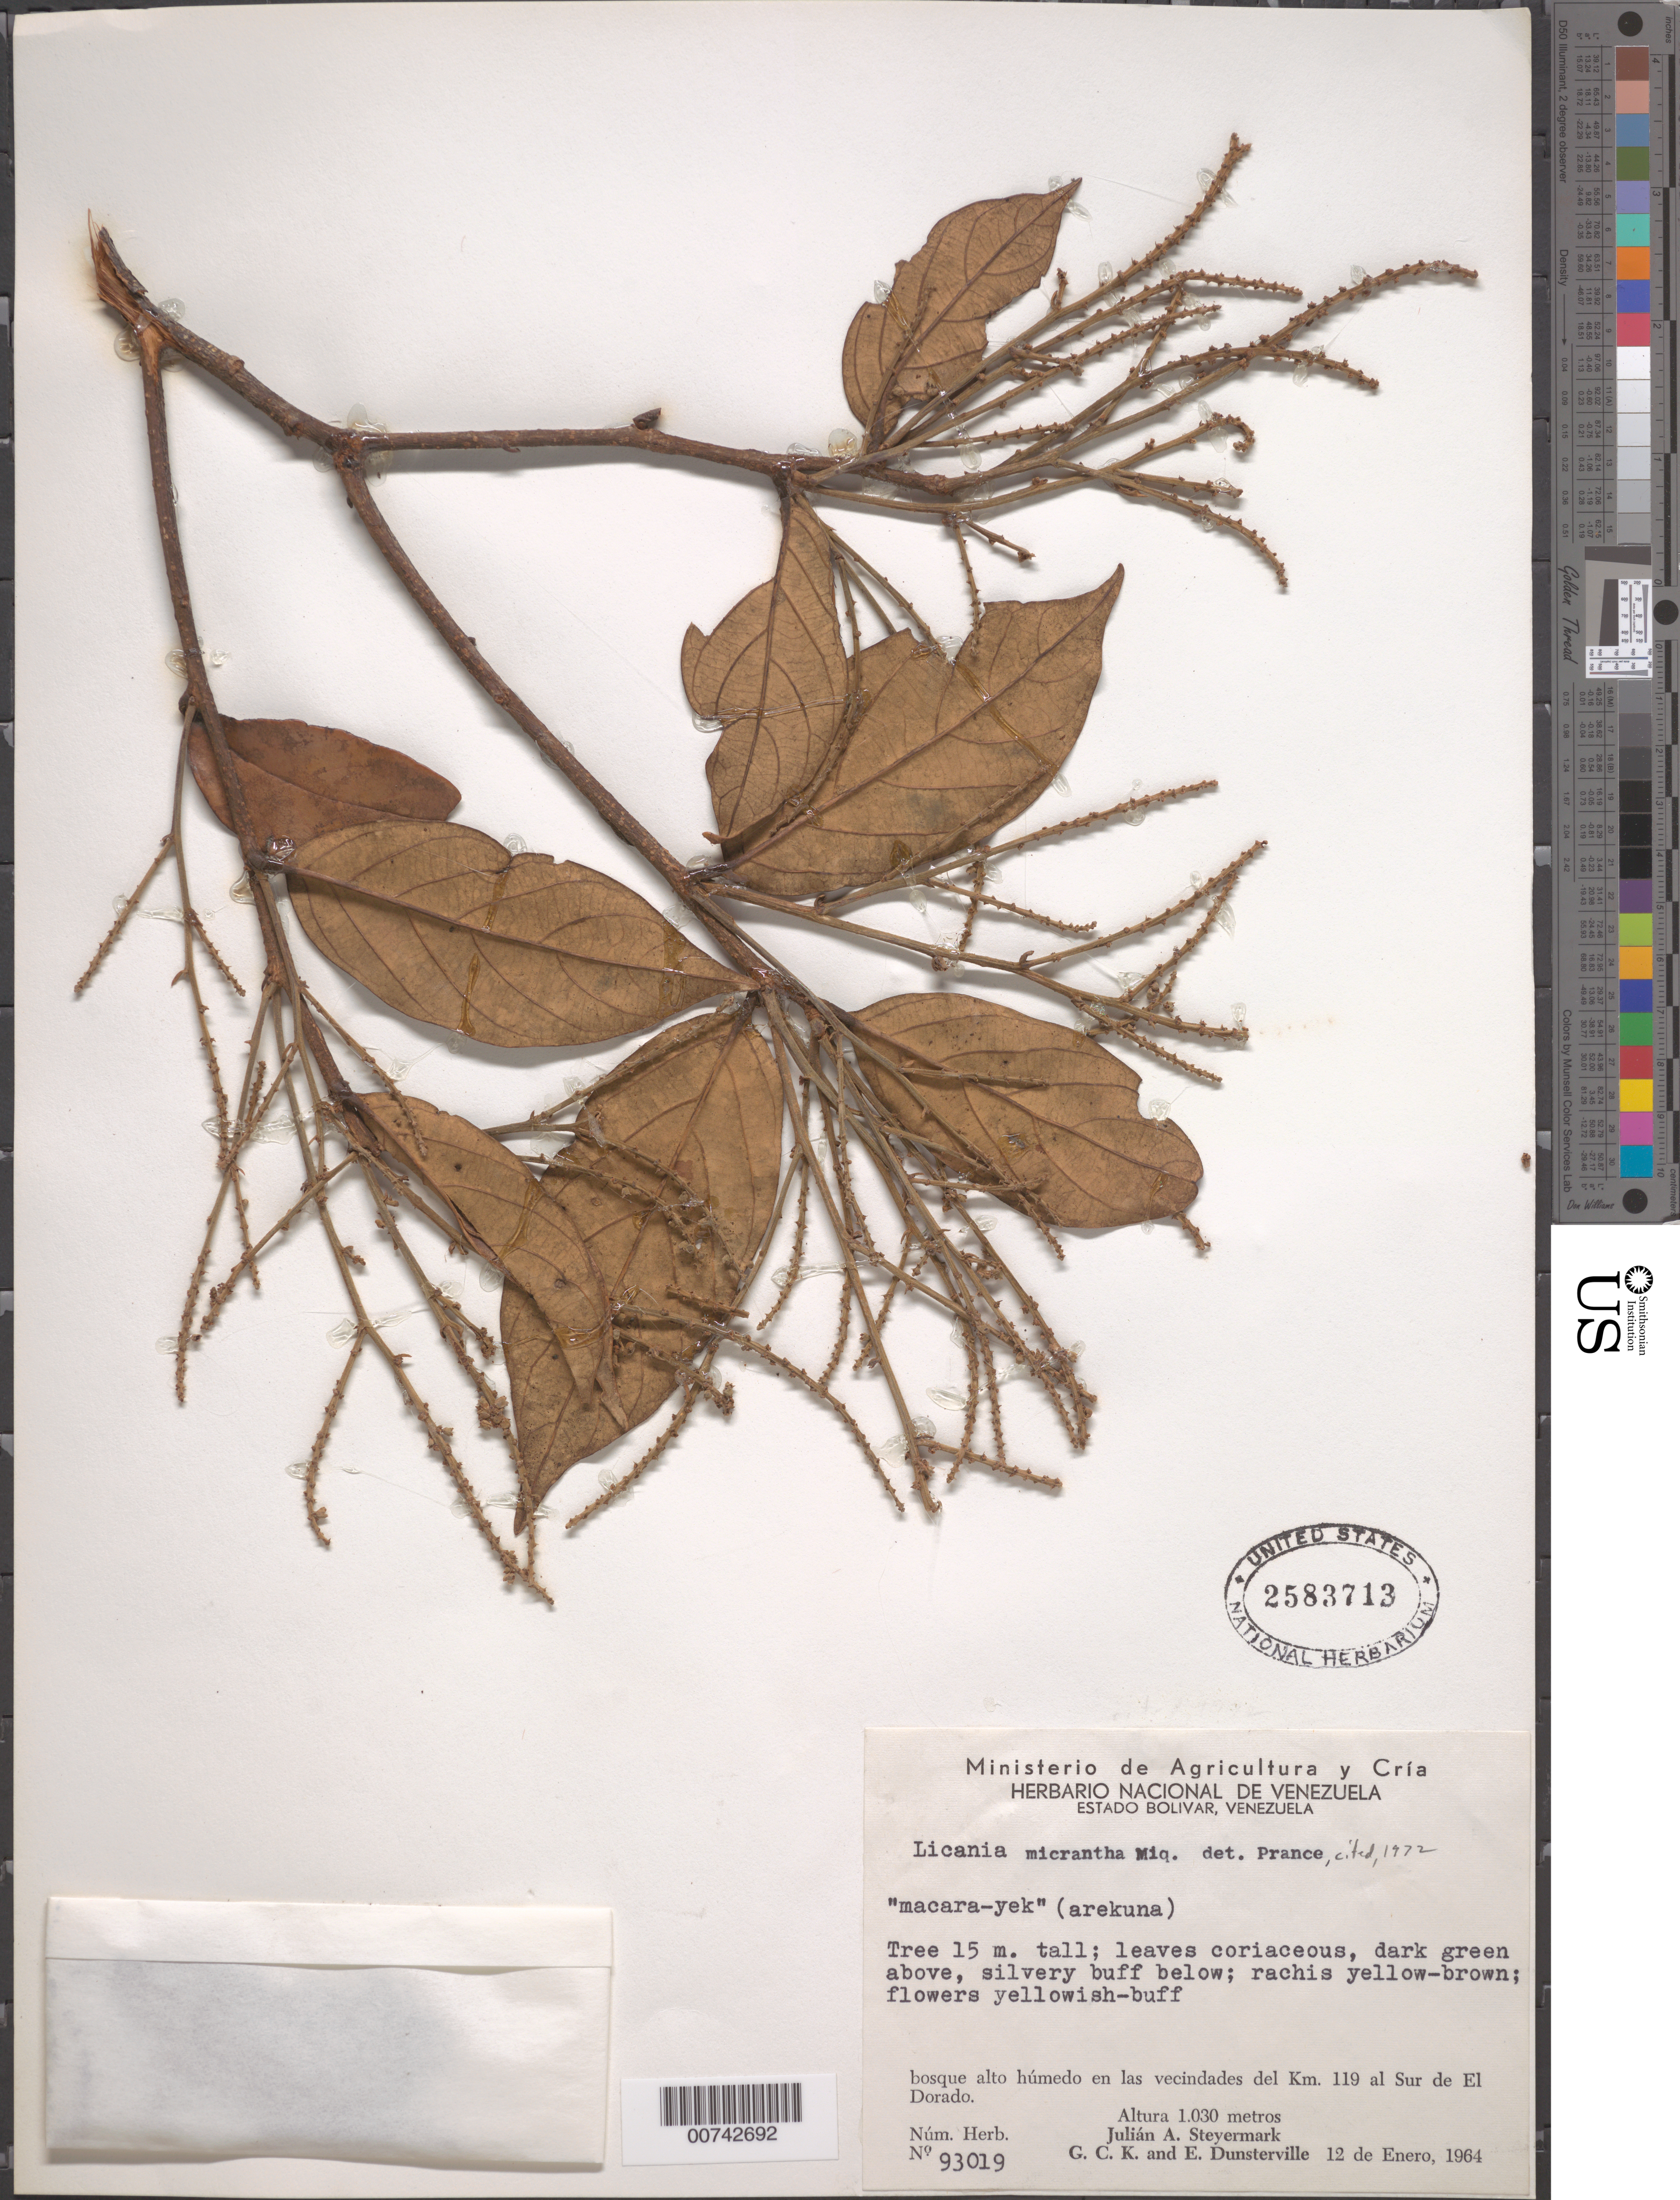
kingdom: Plantae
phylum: Tracheophyta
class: Magnoliopsida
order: Malpighiales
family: Chrysobalanaceae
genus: Licania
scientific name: Licania micrantha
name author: Miq.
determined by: Prance, G. T.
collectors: J. Steyermark, G. C. K. Dunsterville & E. Dunsterville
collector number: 93019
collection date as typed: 12-Jan-64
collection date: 1964-01-12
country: Venezuela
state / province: Bolívar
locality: El Dorado, S of; km 119 vic.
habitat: Bosque alto húmedo en las vecindades del km 119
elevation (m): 1030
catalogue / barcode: US 2583713